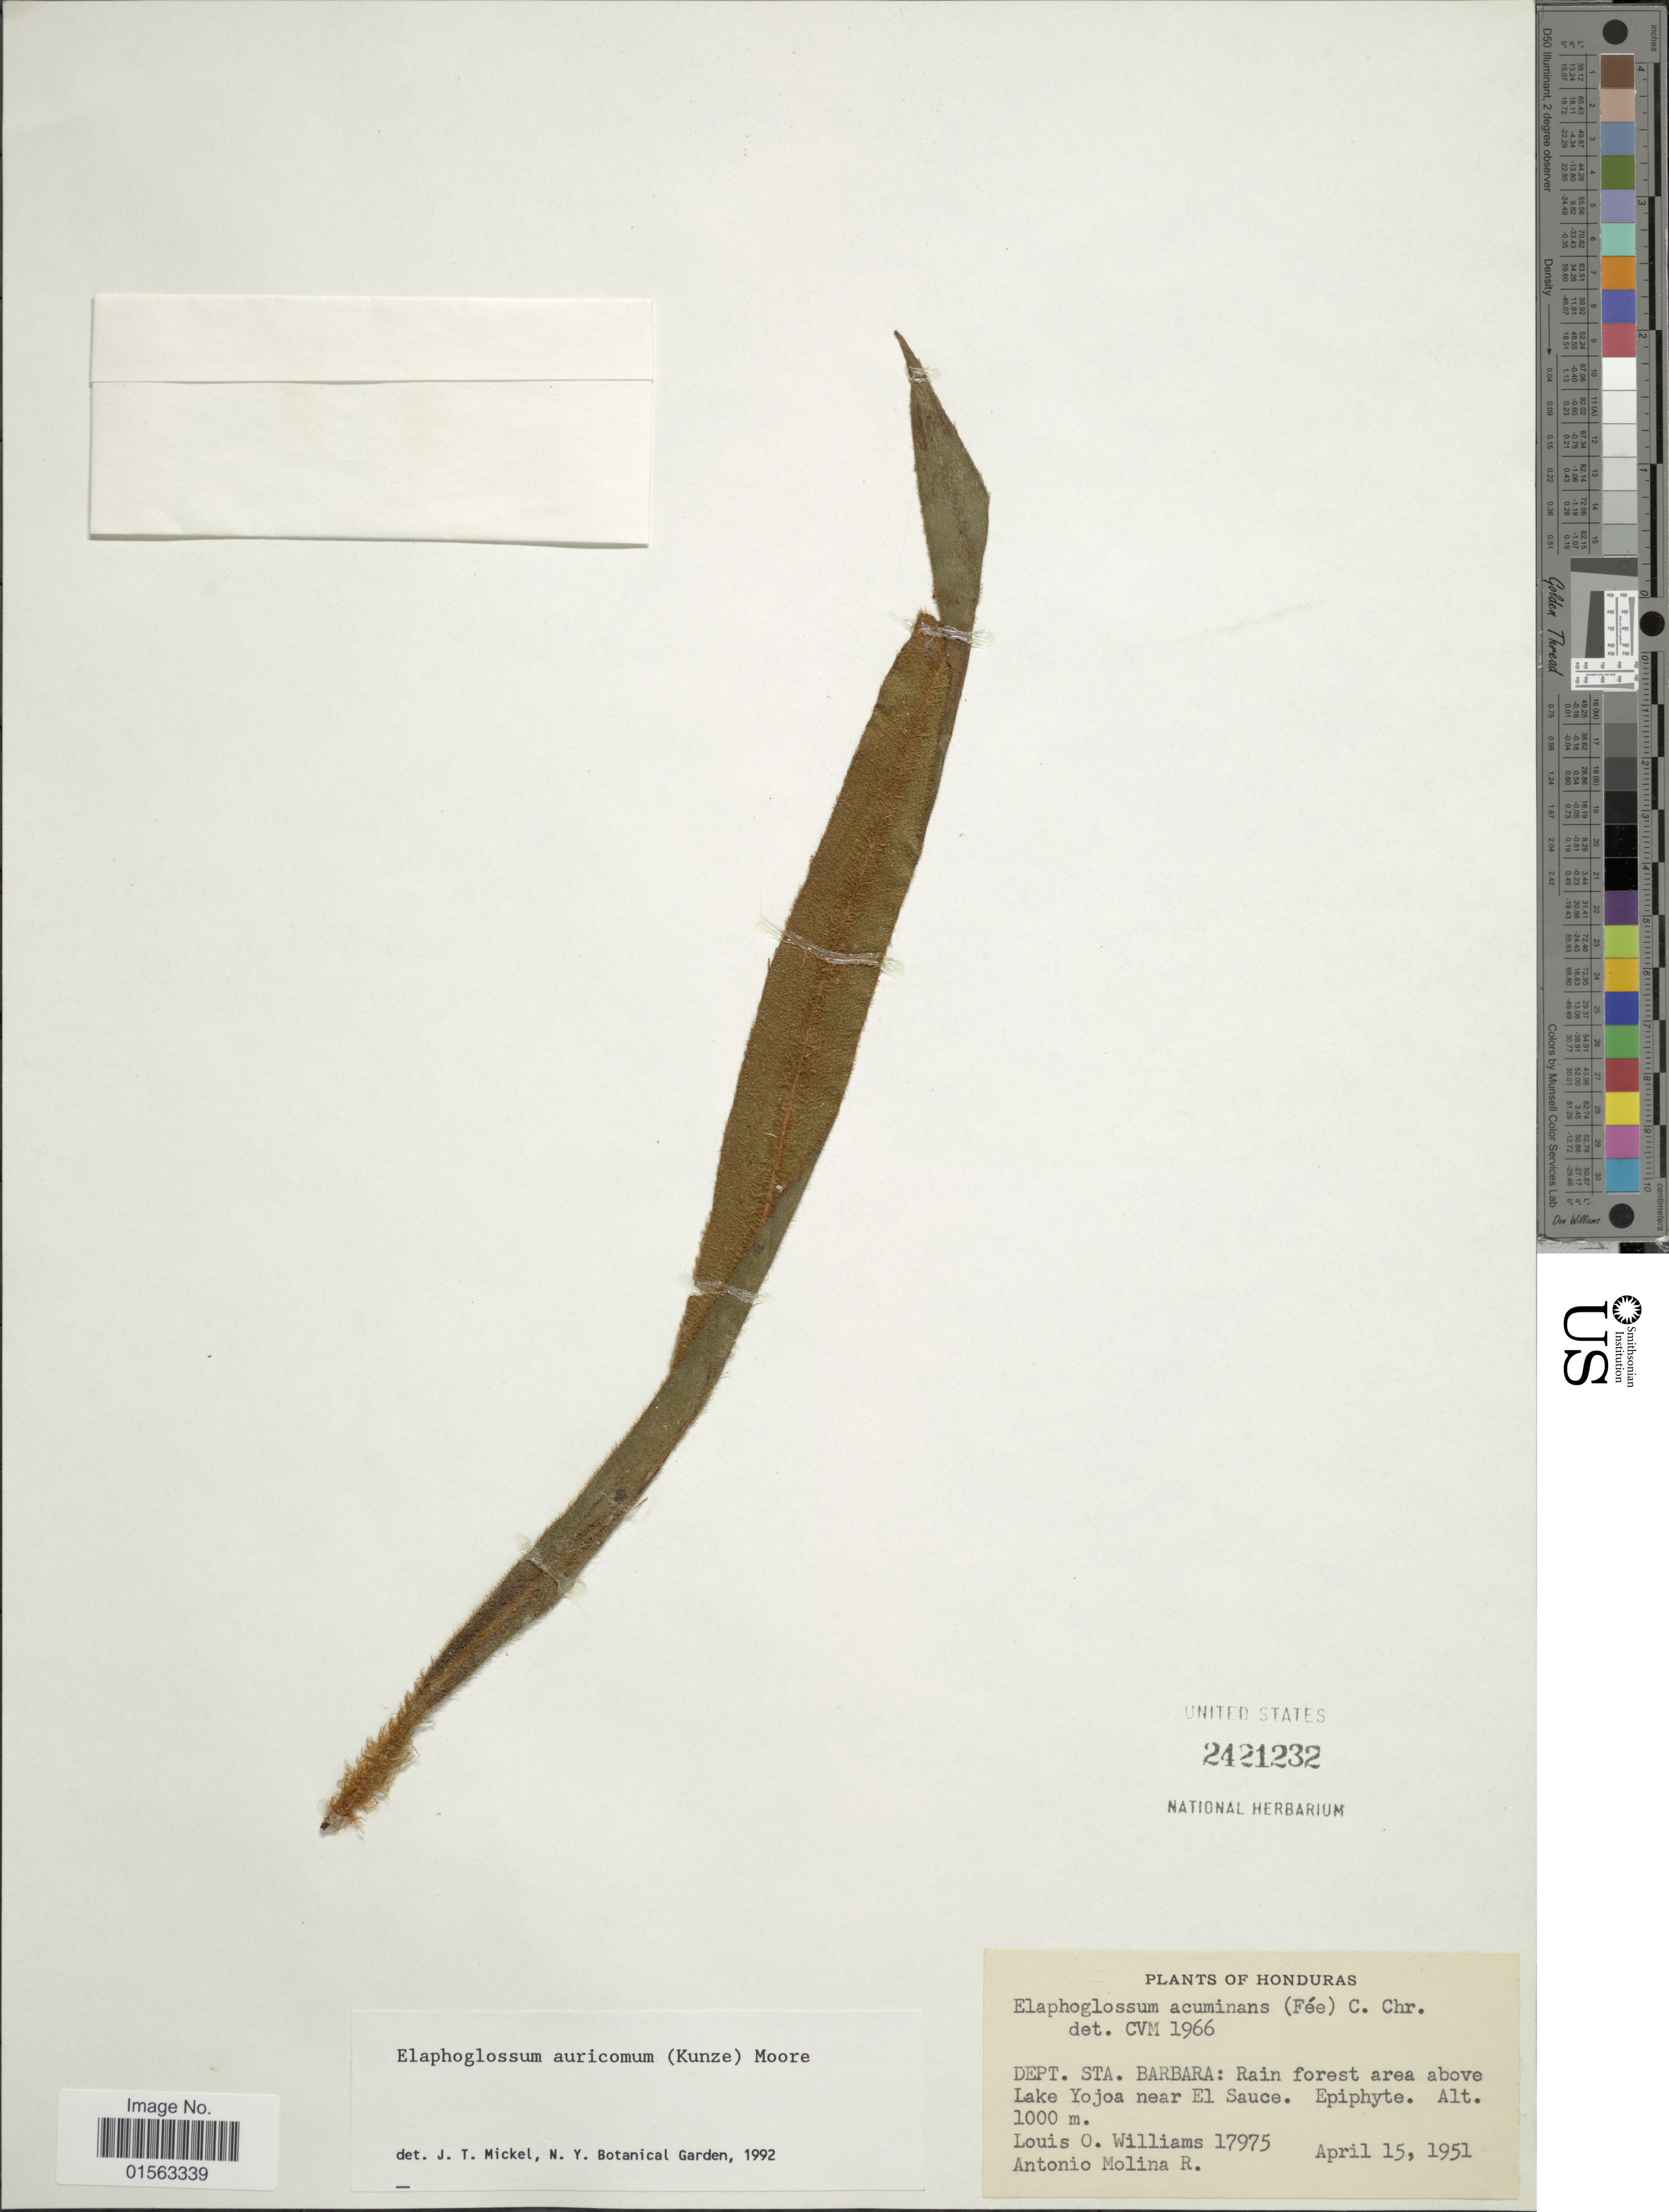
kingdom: Plantae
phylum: Tracheophyta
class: Polypodiopsida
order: Polypodiales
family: Dryopteridaceae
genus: Elaphoglossum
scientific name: Elaphoglossum auricomum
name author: (Kunze) T. Moore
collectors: L. O. Williams & A. Molina R.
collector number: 17975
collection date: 1951-04-15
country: Honduras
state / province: Santa Bárbara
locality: Dept. Sta. Barbara: Rain forest area above Lake Yojoa near El Sauce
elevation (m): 1000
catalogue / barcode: US 2421232